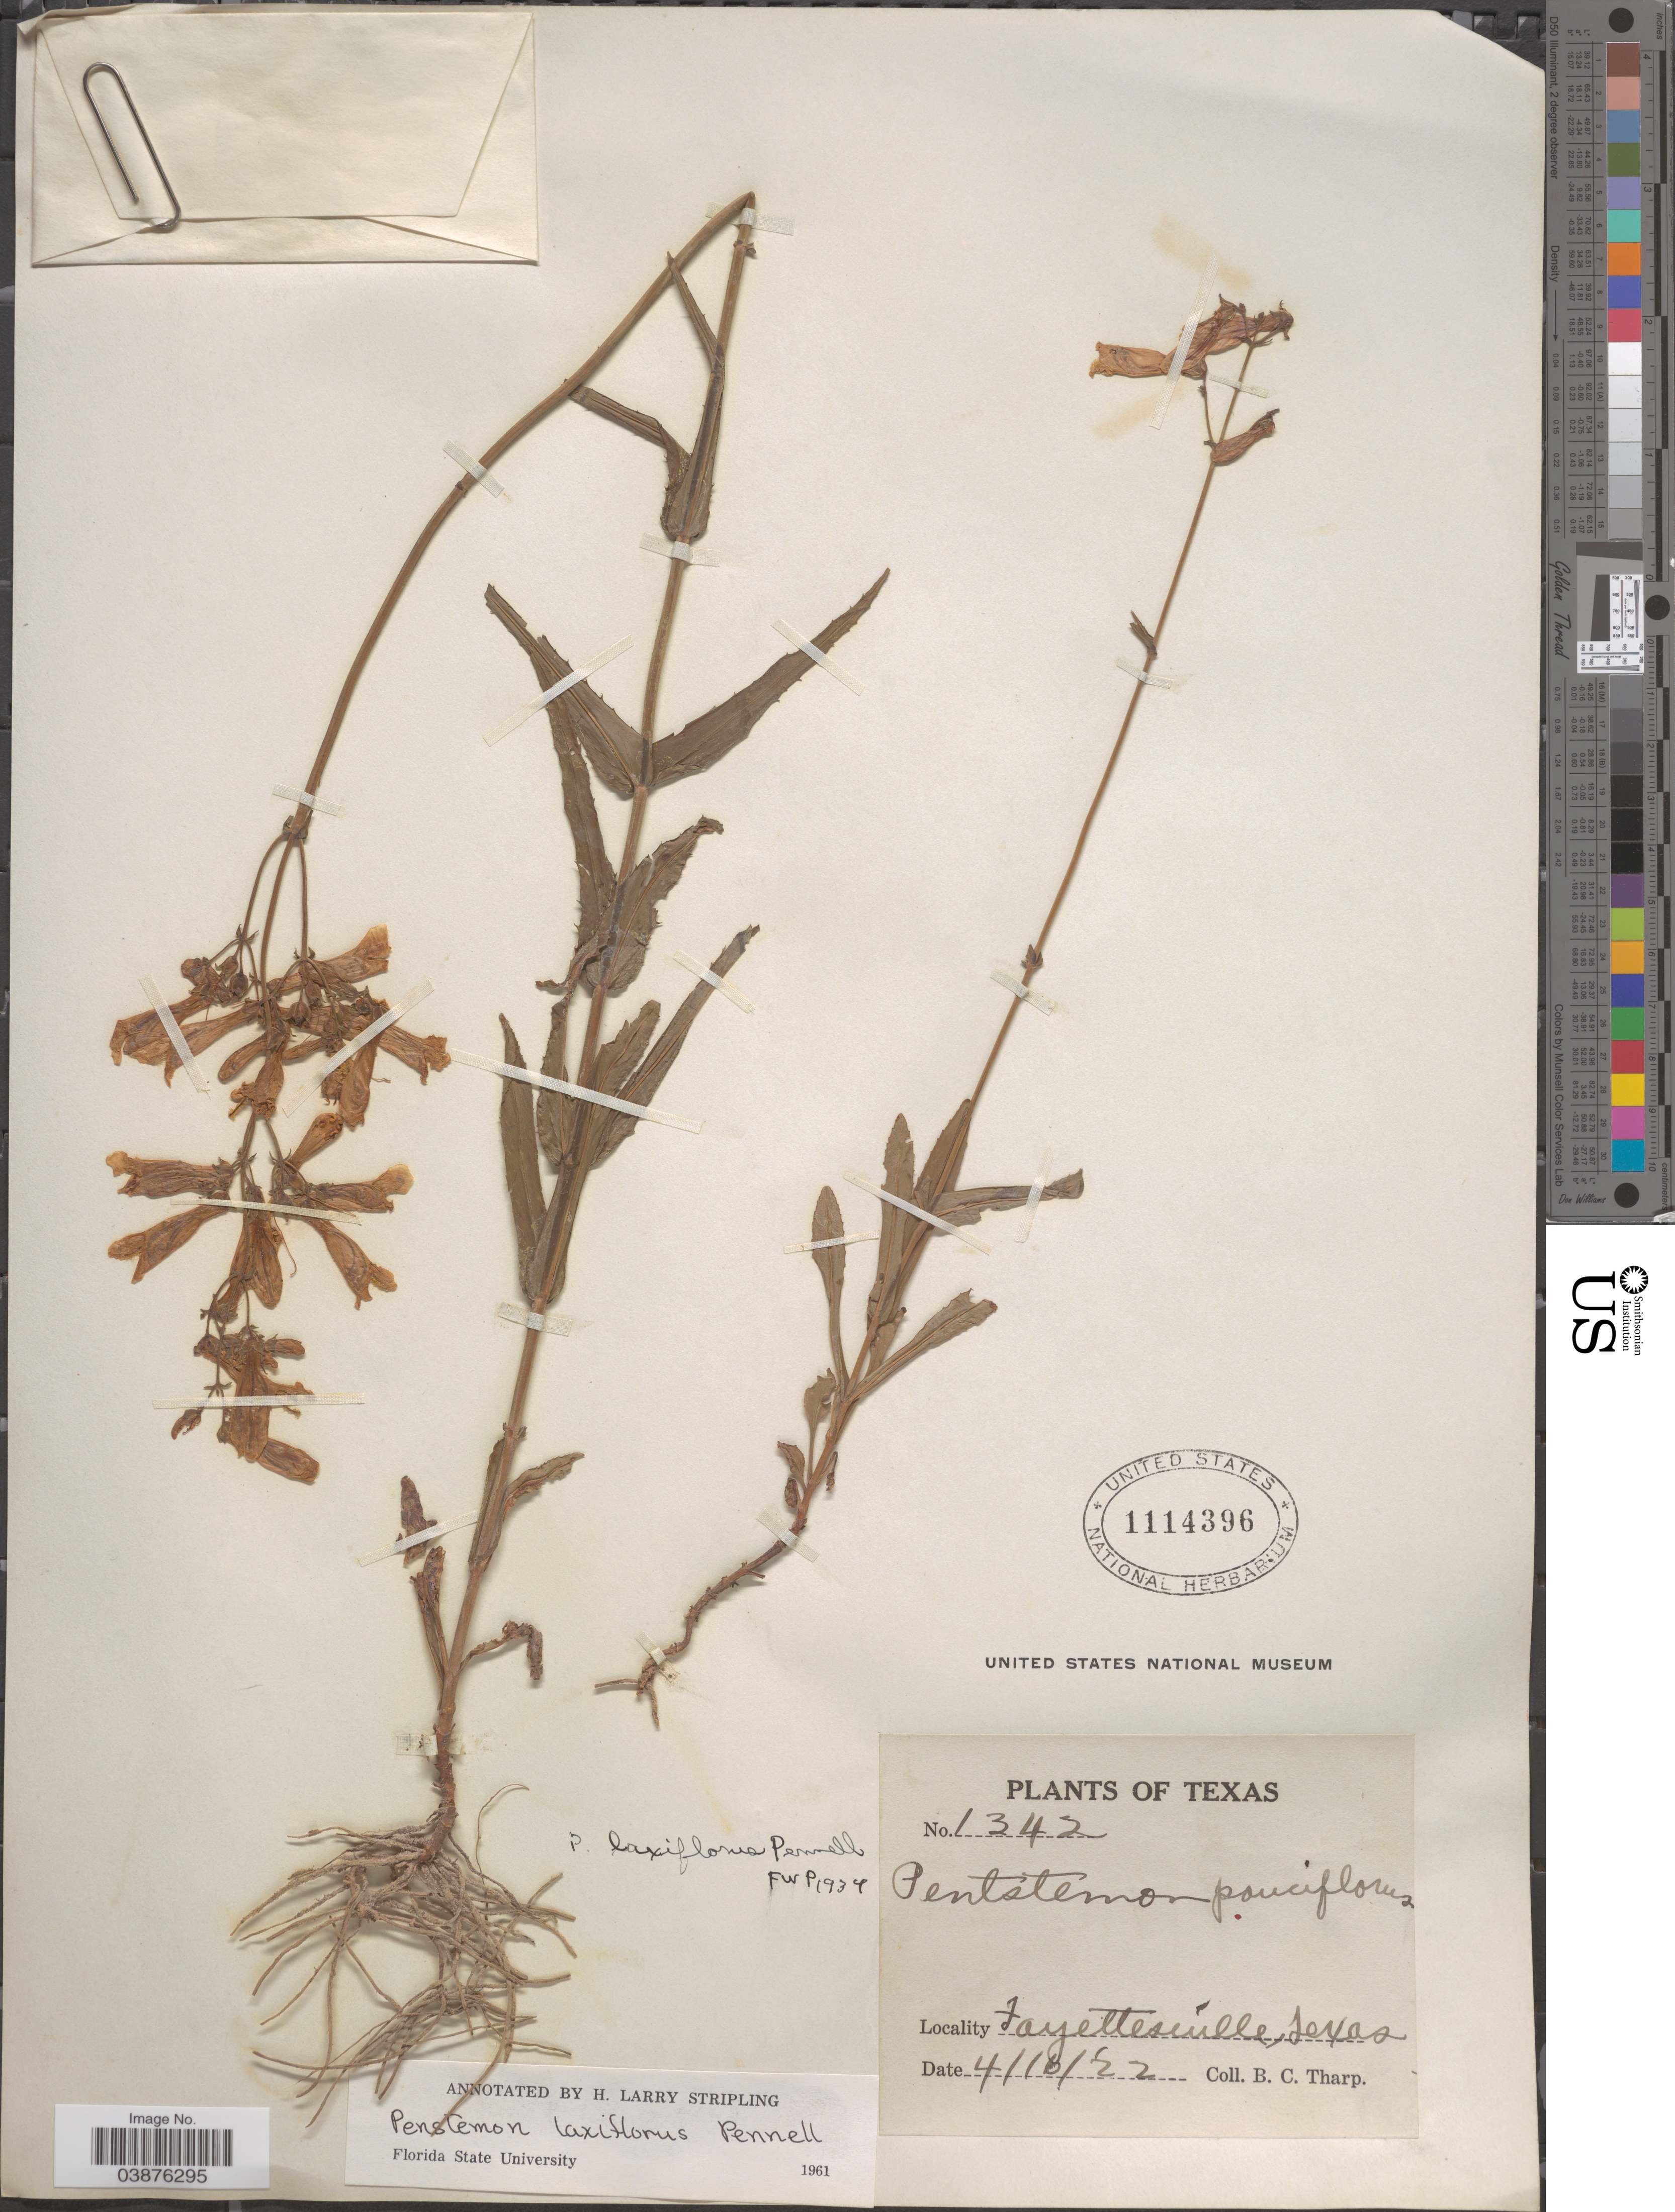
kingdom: Plantae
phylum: Tracheophyta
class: Magnoliopsida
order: Lamiales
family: Plantaginaceae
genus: Penstemon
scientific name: Penstemon laxiflorus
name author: Pennell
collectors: B. C. Tharp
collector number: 1342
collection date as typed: Transcribed d/m/y: 16/4/22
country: United States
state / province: Texas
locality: Fayettesville.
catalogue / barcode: US 1114396